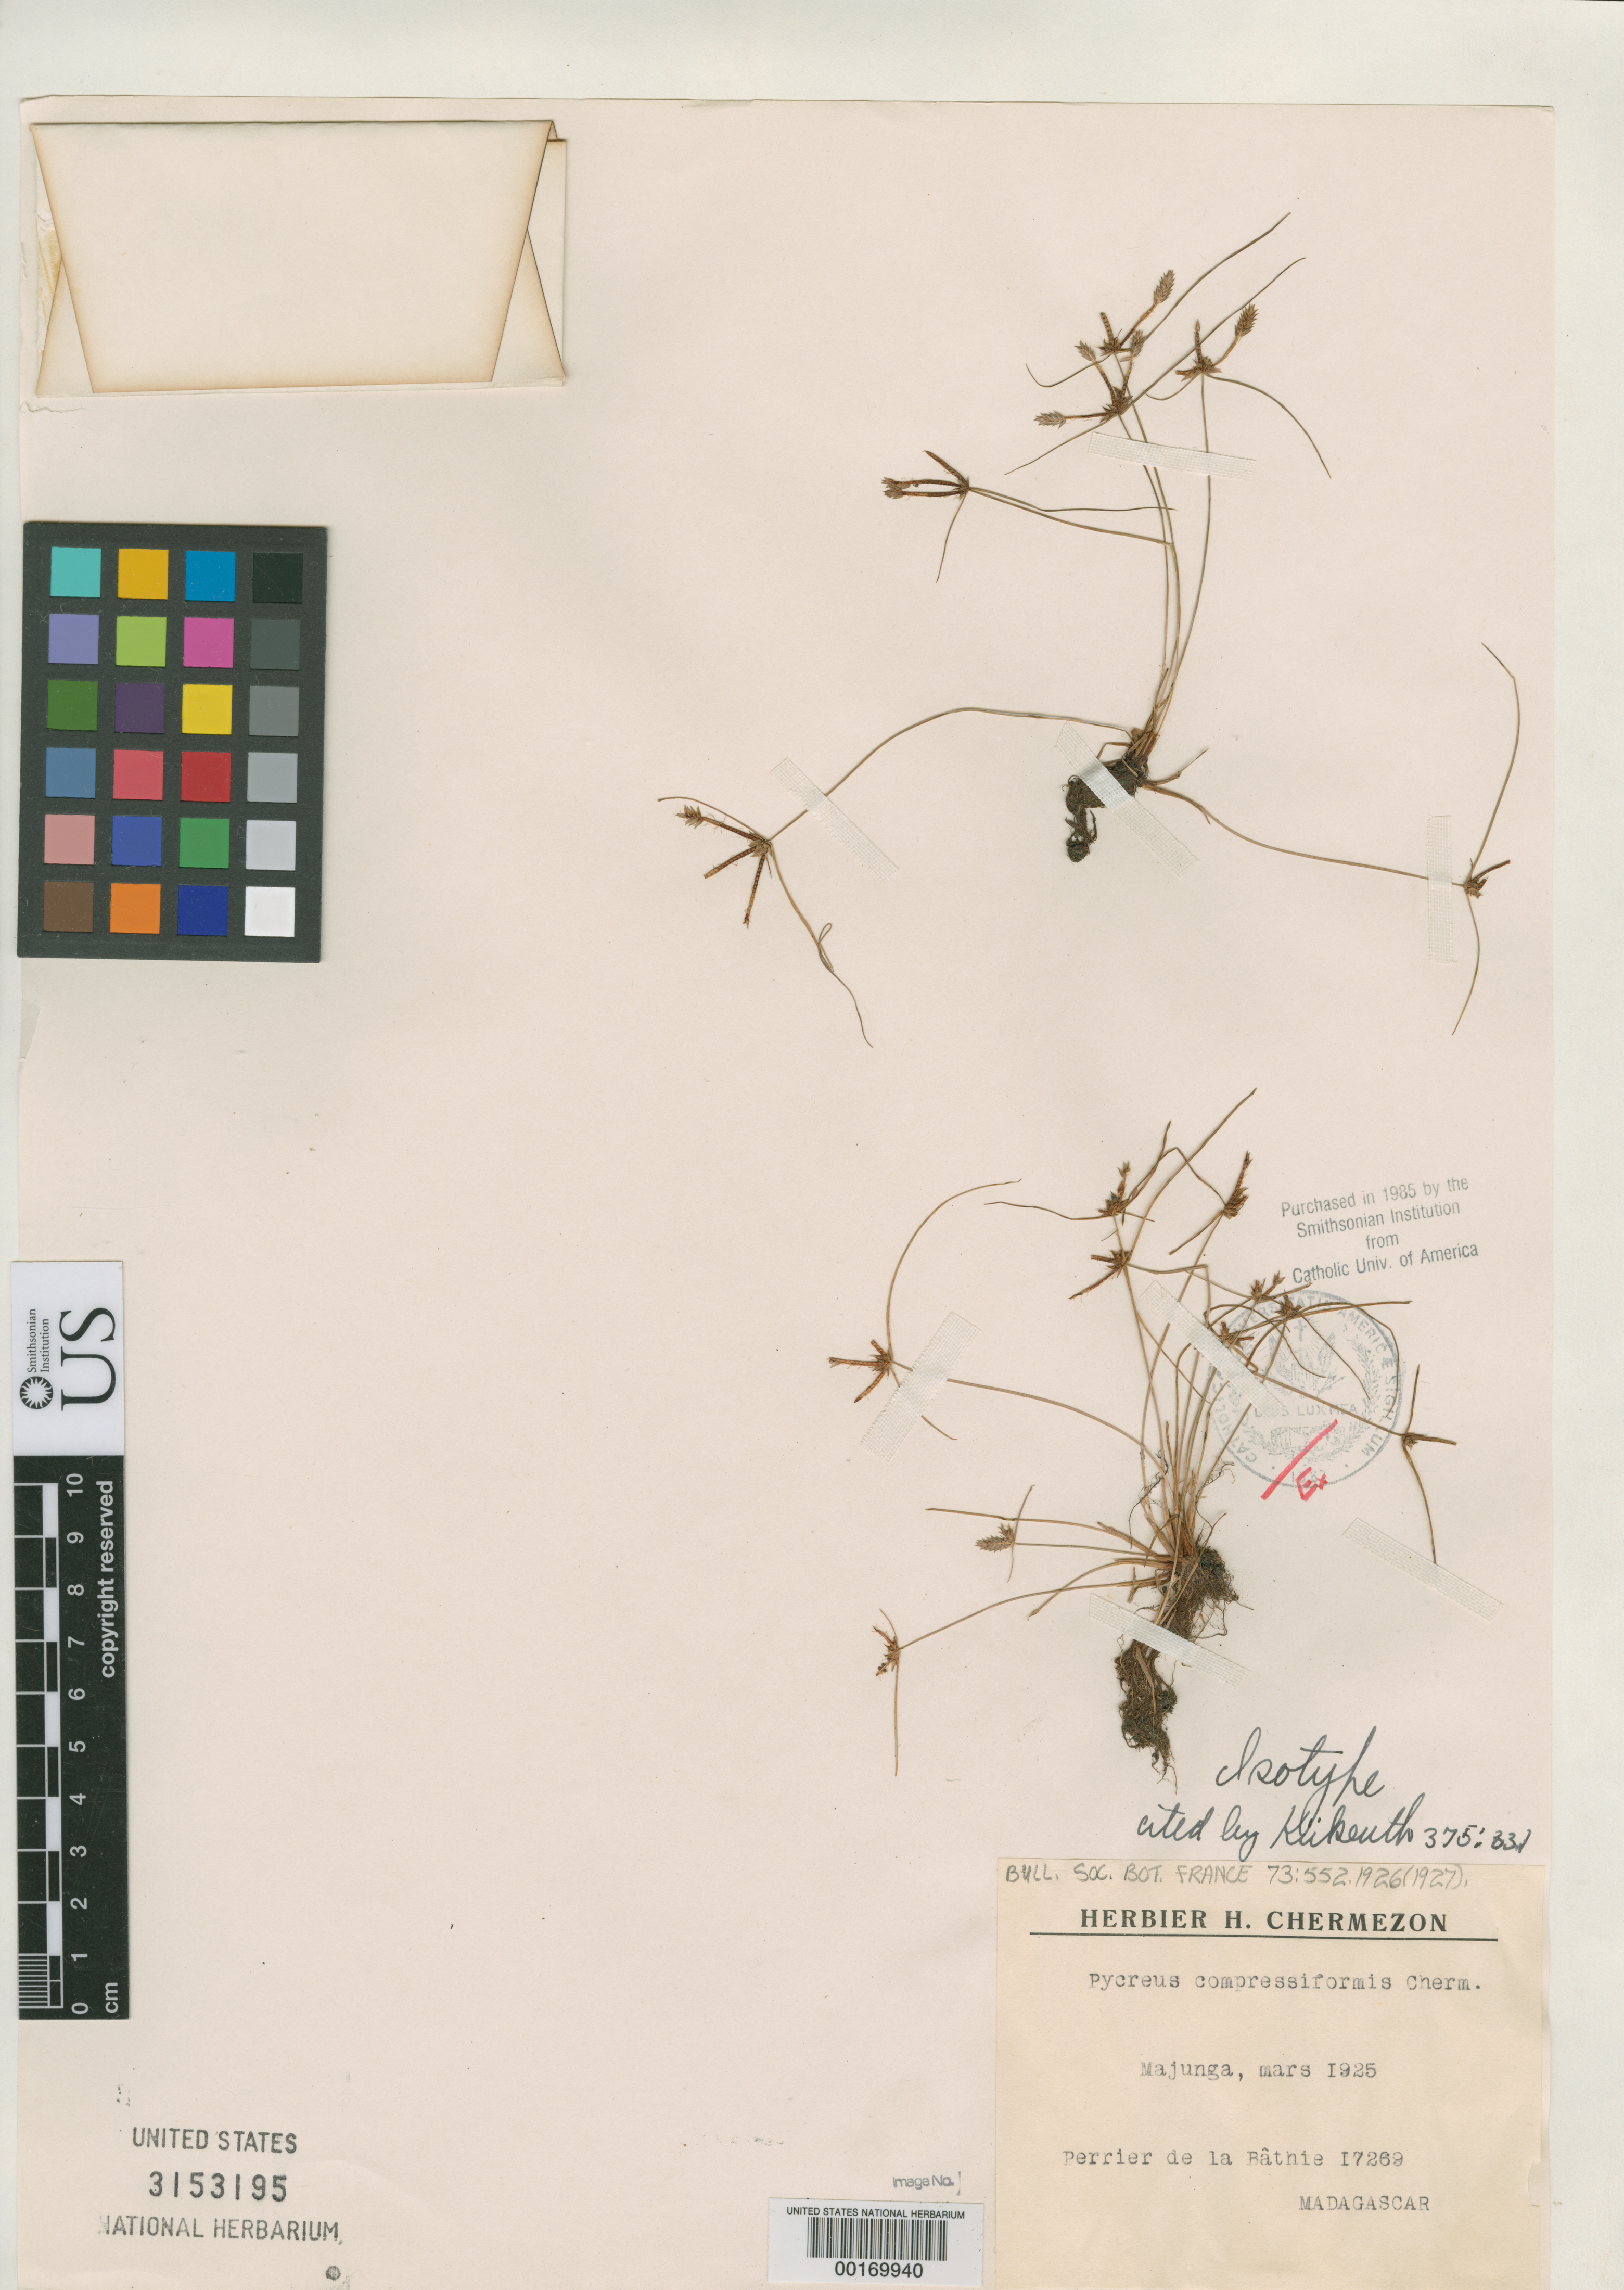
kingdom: Plantae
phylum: Tracheophyta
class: Liliopsida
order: Poales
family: Cyperaceae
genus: Pycreus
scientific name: Pycreus compressiformis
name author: Cherm.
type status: Isotype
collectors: H. Perrier de la Bâthie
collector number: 17269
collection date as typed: Mar 1925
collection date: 1925-03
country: Madagascar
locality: Majunga, Perrier de la Bathie.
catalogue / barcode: US 3153195